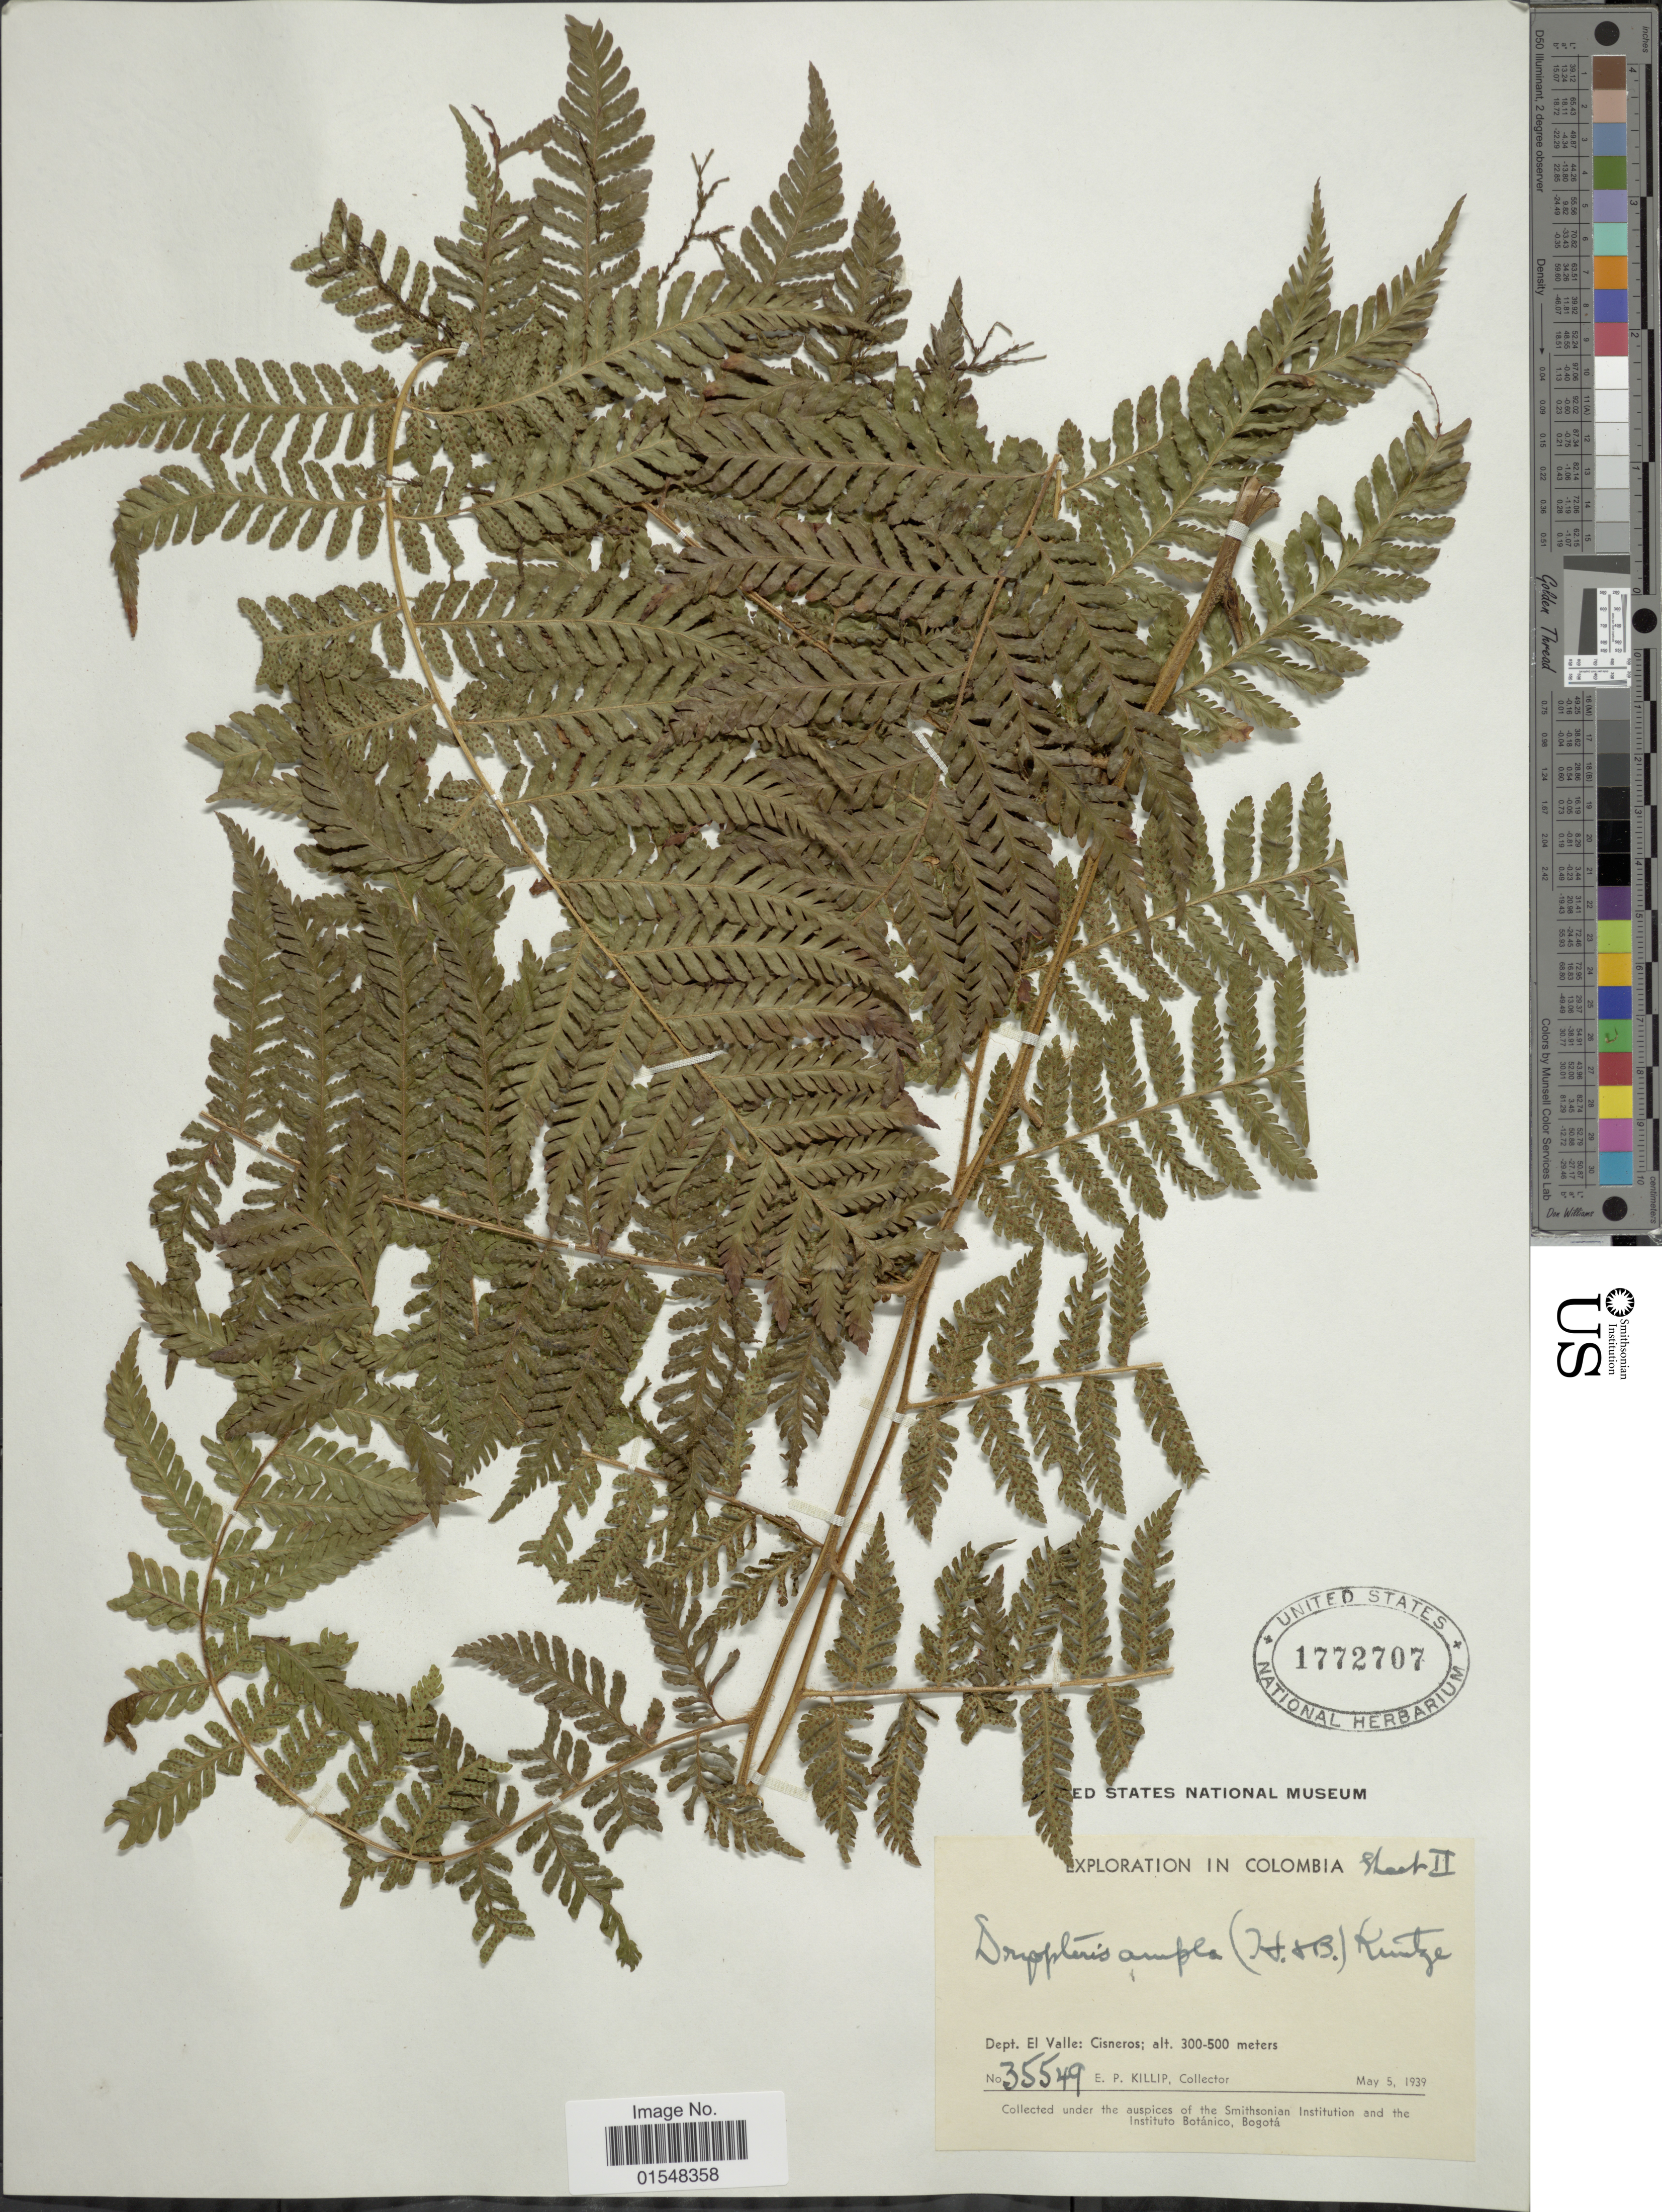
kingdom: Plantae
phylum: Tracheophyta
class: Polypodiopsida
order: Polypodiales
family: Dryopteridaceae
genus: Ctenitis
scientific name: Ctenitis sloanei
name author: (Poepp. ex Spreng.) C.V. Morton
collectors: E. P. Killip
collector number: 35549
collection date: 1939-05-05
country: Colombia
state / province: Valle del Cauca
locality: El Valle: Cisneros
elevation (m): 300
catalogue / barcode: US 1772707